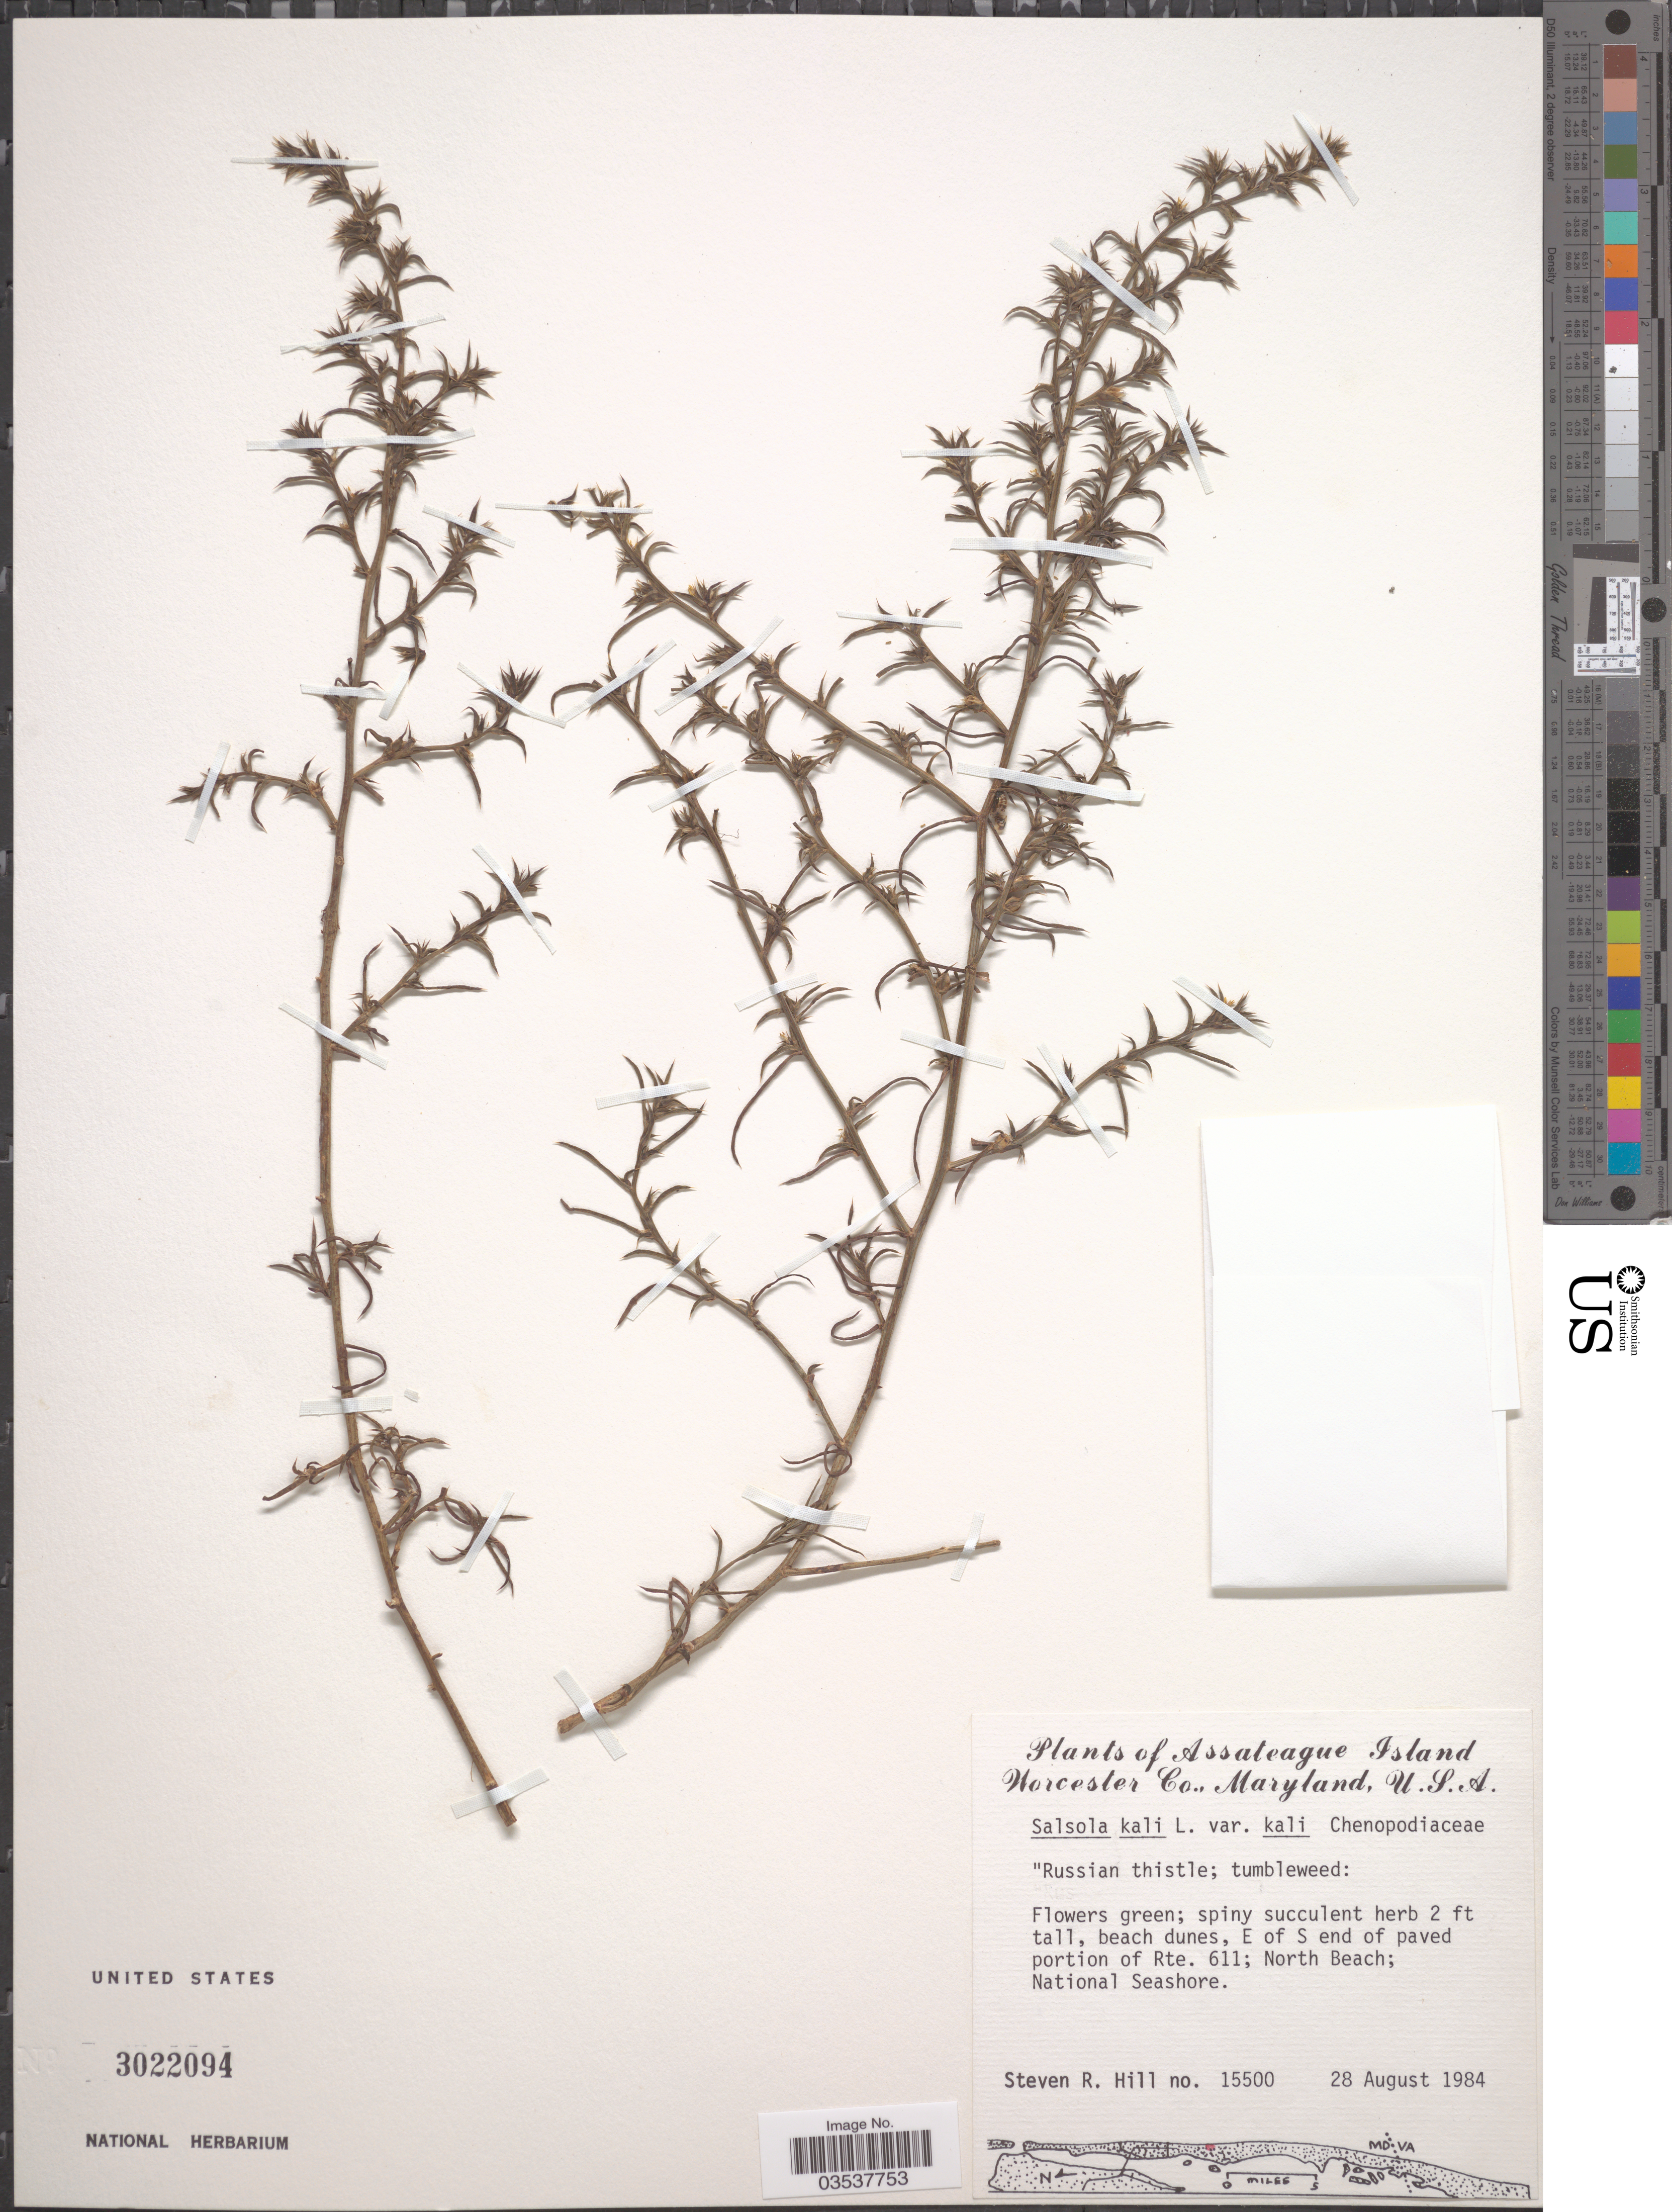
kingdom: Plantae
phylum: Tracheophyta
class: Magnoliopsida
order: Caryophyllales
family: Amaranthaceae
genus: Salsola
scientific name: Salsola kali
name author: L.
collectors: S. Hill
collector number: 15500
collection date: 1984-08-28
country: United States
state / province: Maryland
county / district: Worcester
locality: Assateague Island. Worcester Co. E of S end of paved portion of Rte. 611; North Beach; National Seashore.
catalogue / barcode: US 3022094